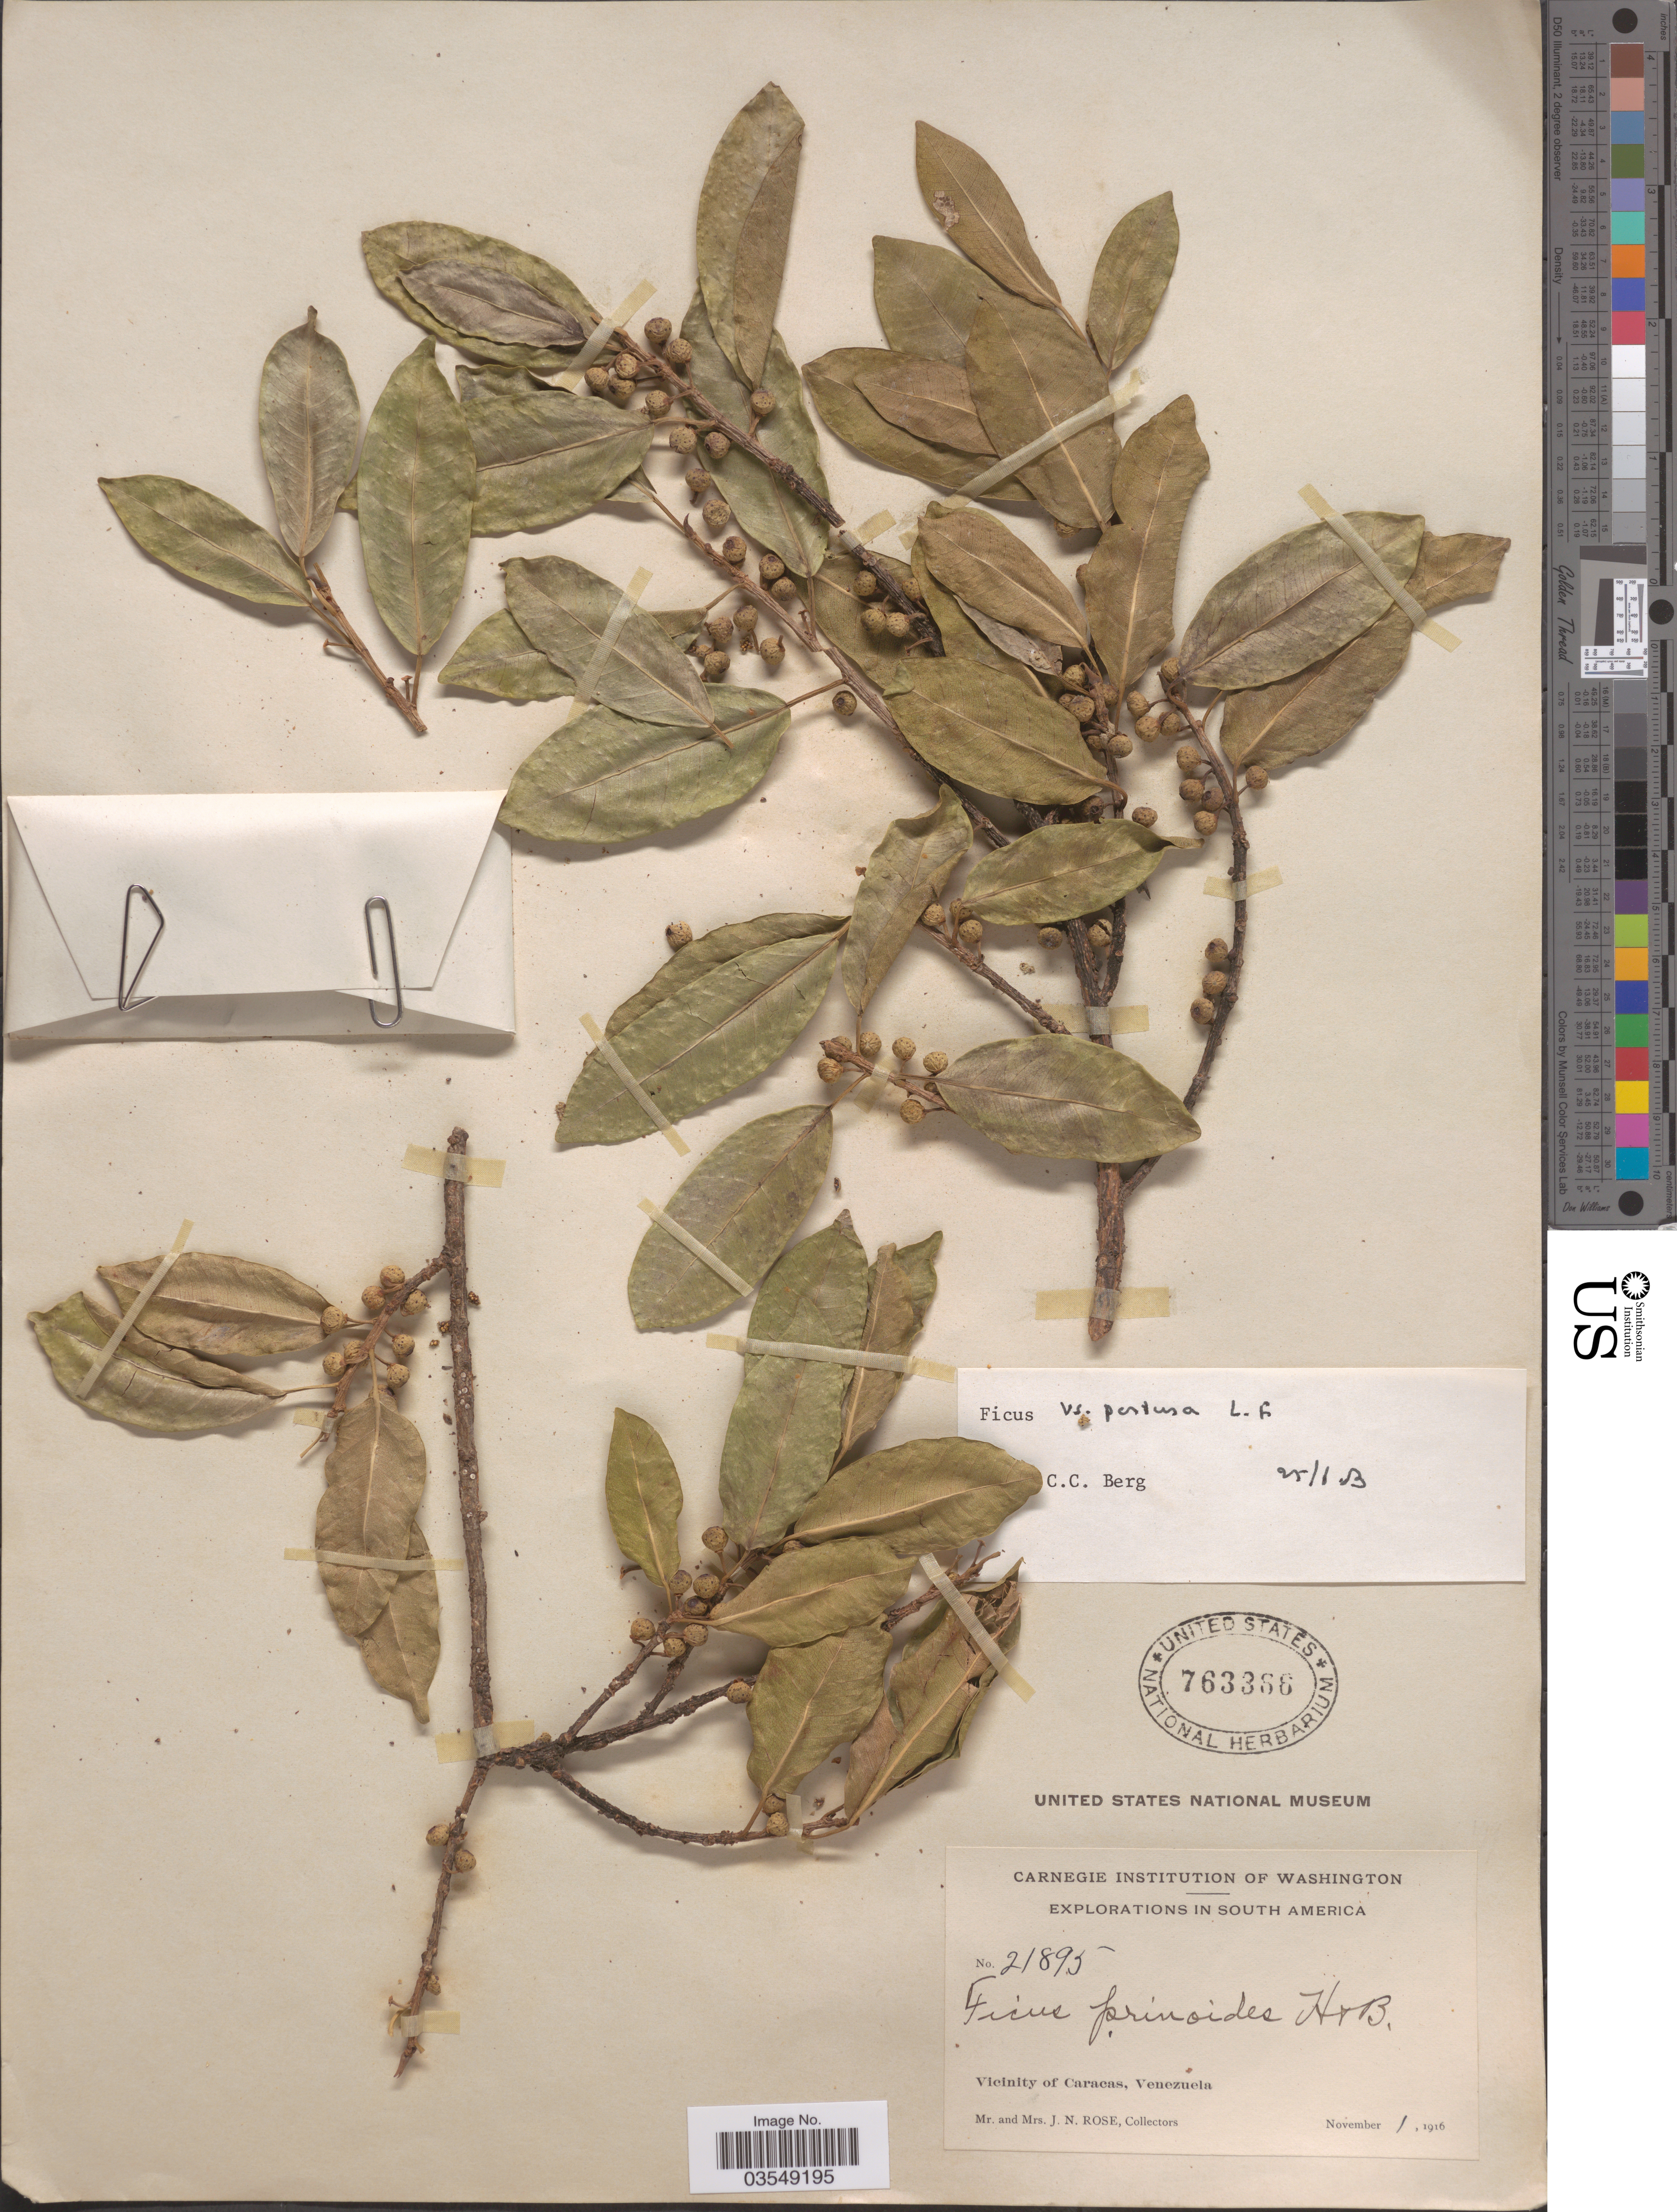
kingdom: Plantae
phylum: Tracheophyta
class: Magnoliopsida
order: Rosales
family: Moraceae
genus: Ficus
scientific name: Ficus pertusa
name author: L. f.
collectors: J. N. Rose & L. B. Rose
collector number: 21895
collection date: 1916-11-01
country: Venezuela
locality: Vicinity of Caracas.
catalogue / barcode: US 763366